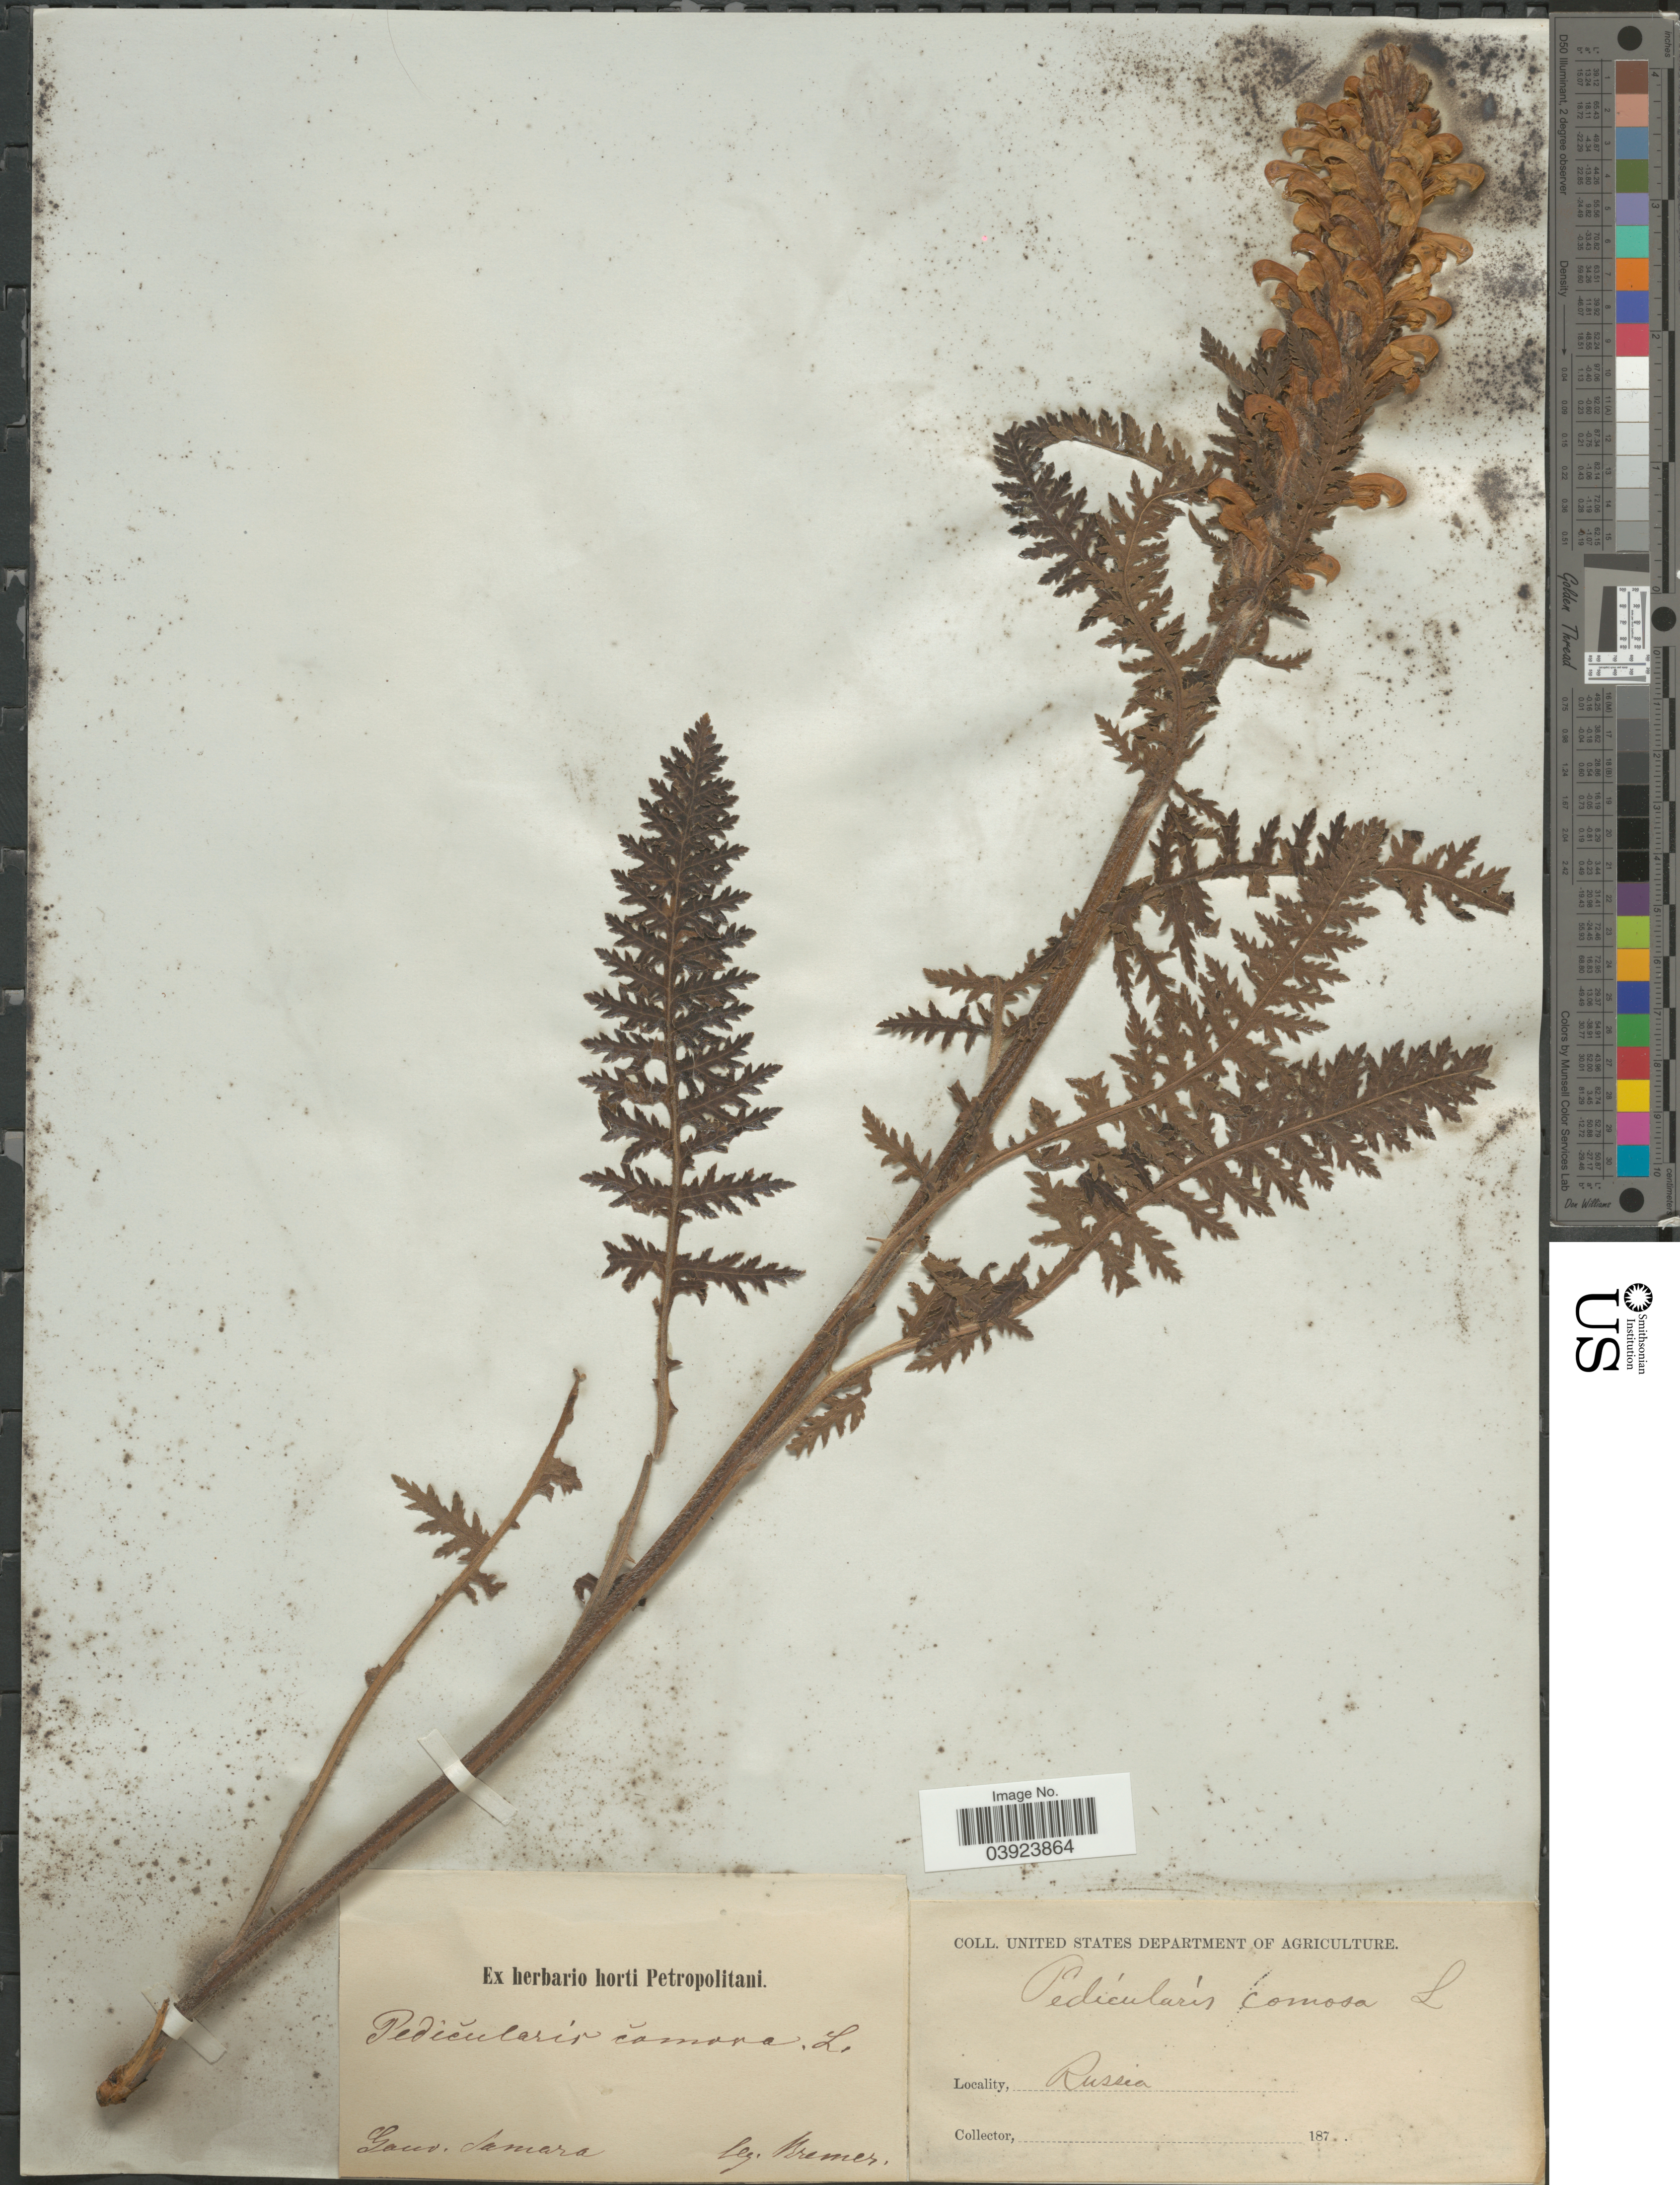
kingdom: Plantae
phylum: Tracheophyta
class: Magnoliopsida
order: Lamiales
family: Orobanchaceae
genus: Pedicularis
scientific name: Pedicularis comosa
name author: L.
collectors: Bremer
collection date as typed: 187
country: Russian Federation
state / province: Samara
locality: Gaur. Russia.